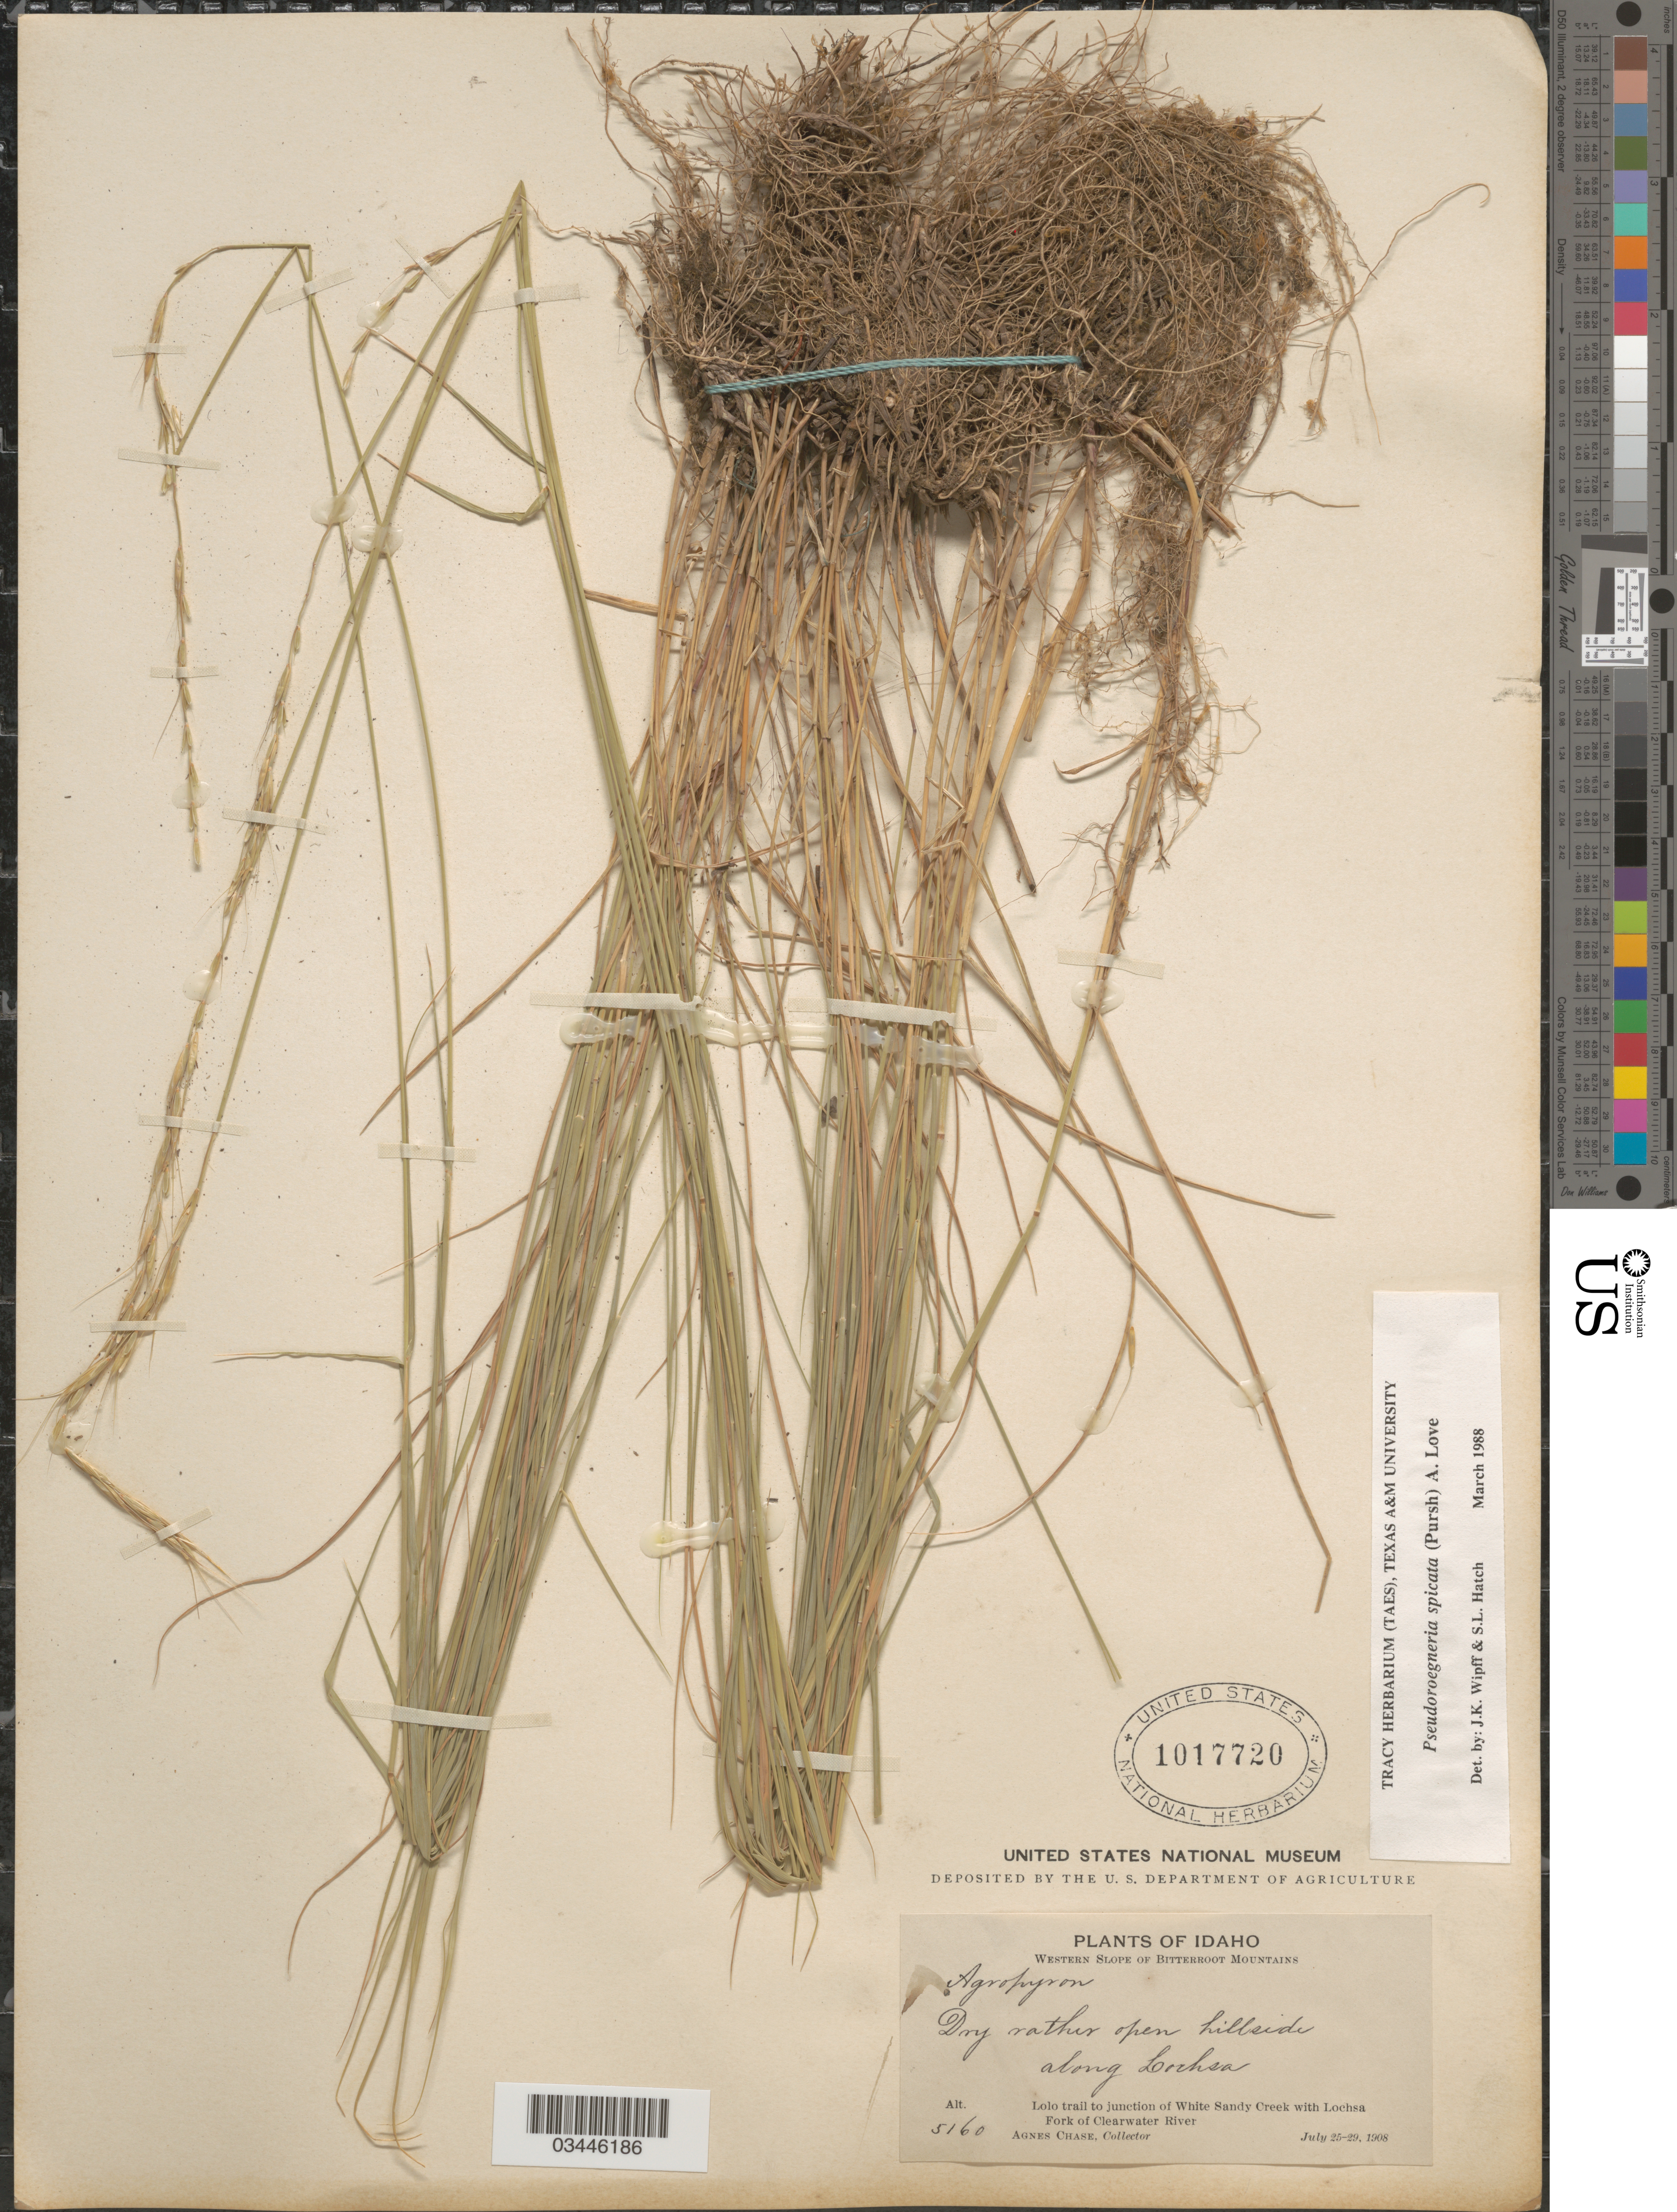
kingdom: Plantae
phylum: Tracheophyta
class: Liliopsida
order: Poales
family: Poaceae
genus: Pseudoroegneria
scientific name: Pseudoroegneria spicata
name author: (Pursh) Á. Löve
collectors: A. Chase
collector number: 5160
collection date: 1908-07-25/1908-07-29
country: United States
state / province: Idaho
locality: Western Slope of Bitterroot Mountains. Dry rather open hillside along Lochsa. Lolo trail junction of White Sandy Creek with Lochsa Fork of Clearwater River.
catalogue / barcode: US 1017720